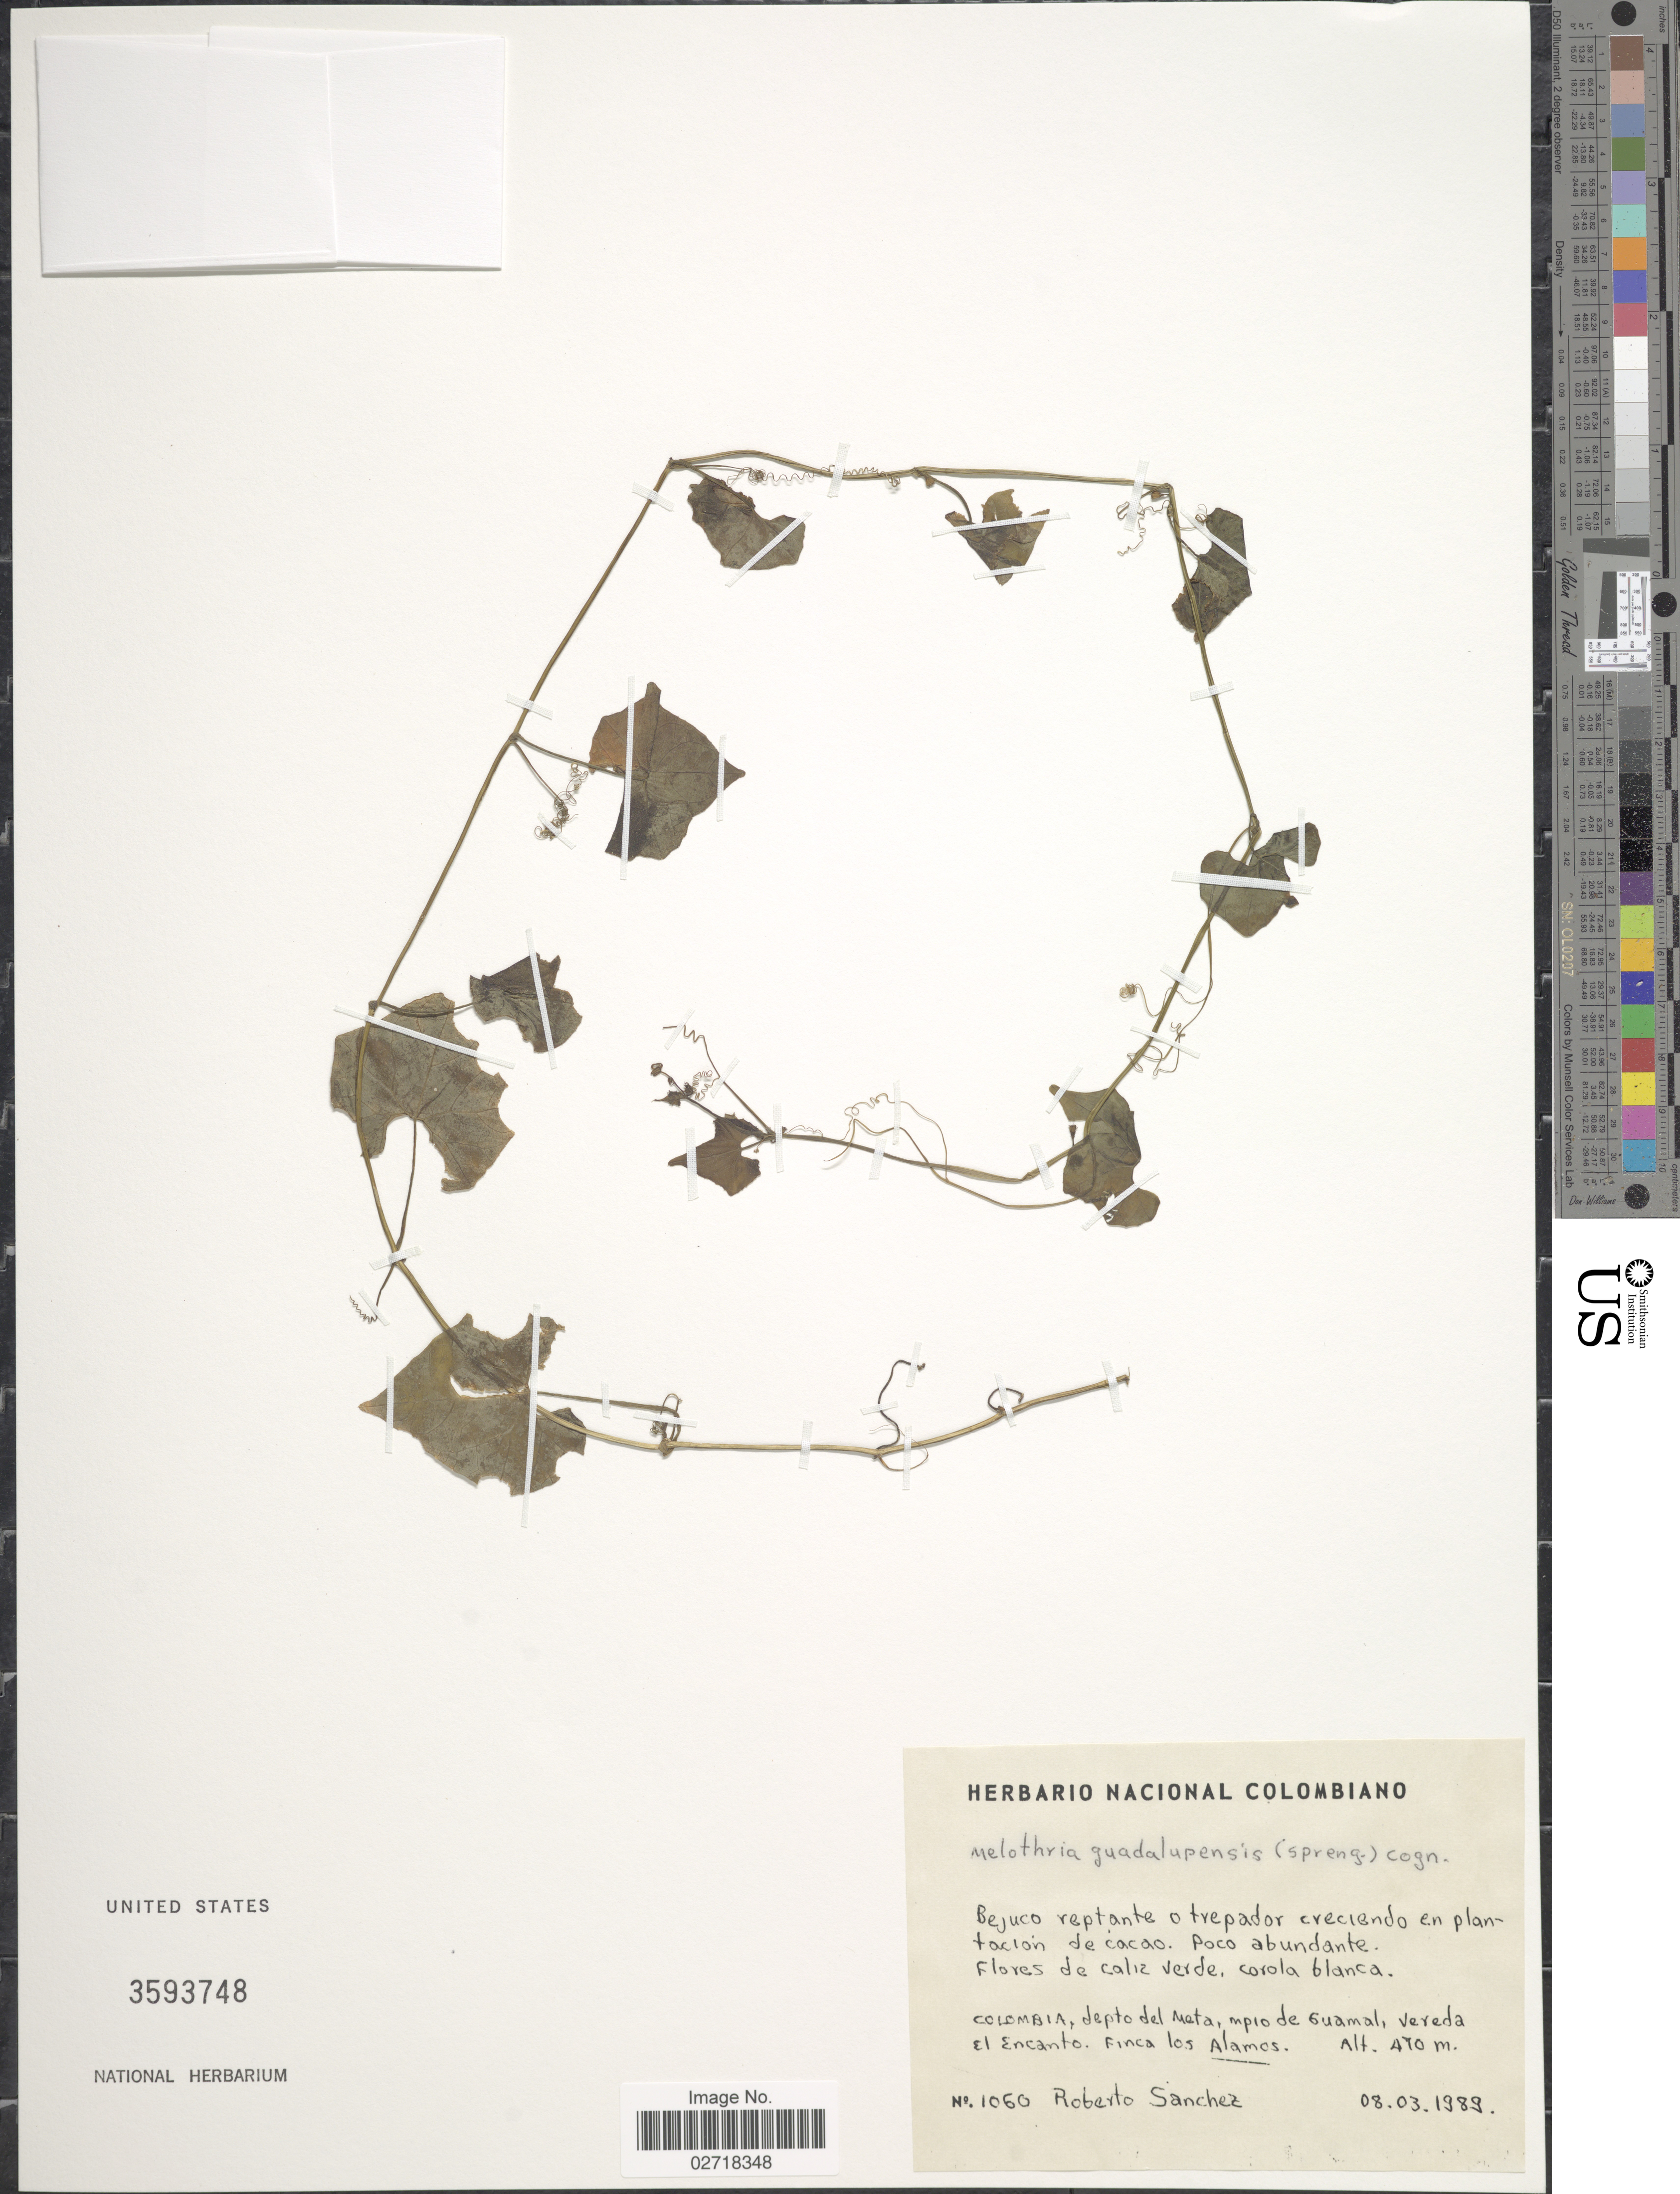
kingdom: Plantae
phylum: Tracheophyta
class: Magnoliopsida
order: Cucurbitales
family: Cucurbitaceae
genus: Melothria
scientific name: Melothria pendula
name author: L.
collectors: R. Sanchez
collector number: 1060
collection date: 1989-03-08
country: Colombia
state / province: Meta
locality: Mpio. de Guamal, Vereda El Encanto. Finca los Alamos.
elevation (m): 470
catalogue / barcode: US 3593748